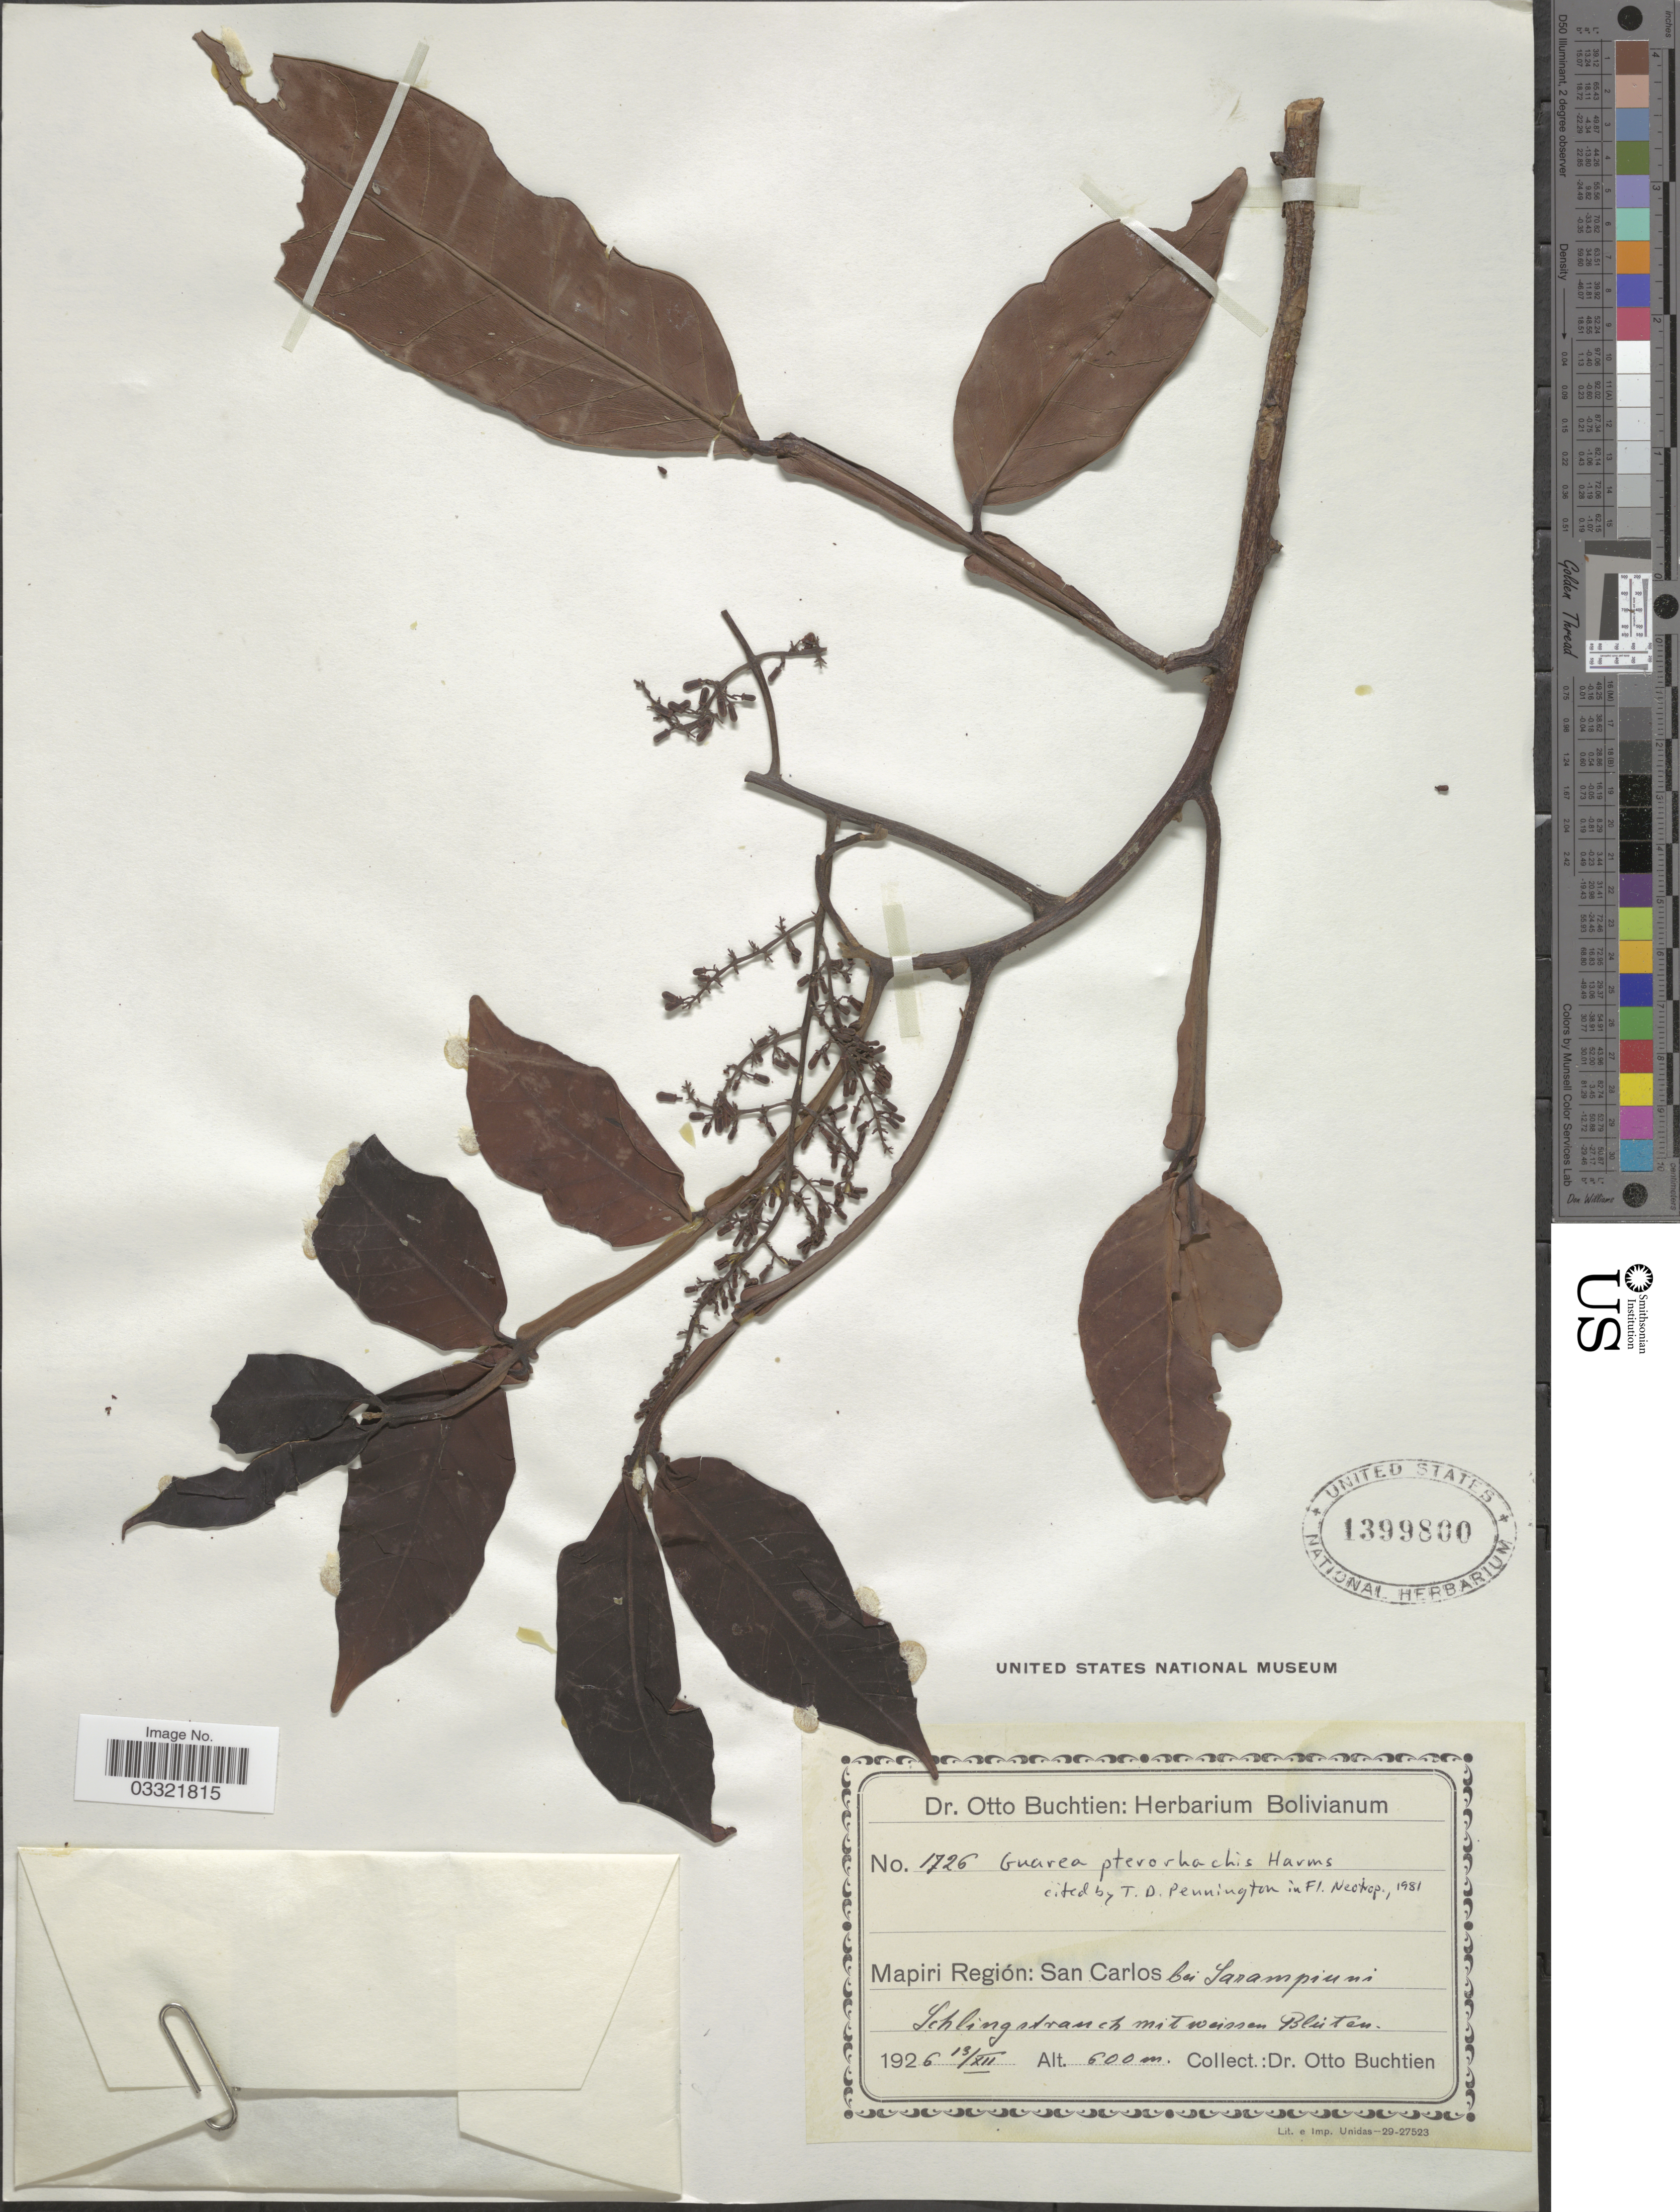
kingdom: Plantae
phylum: Tracheophyta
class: Magnoliopsida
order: Sapindales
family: Meliaceae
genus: Guarea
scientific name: Guarea pterorhachis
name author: Harms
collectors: O. Buchtien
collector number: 1726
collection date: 1926-12-13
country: Bolivia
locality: Mapiri Región: San Carlos bei Sarampiuni.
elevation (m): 600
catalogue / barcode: US 1399800